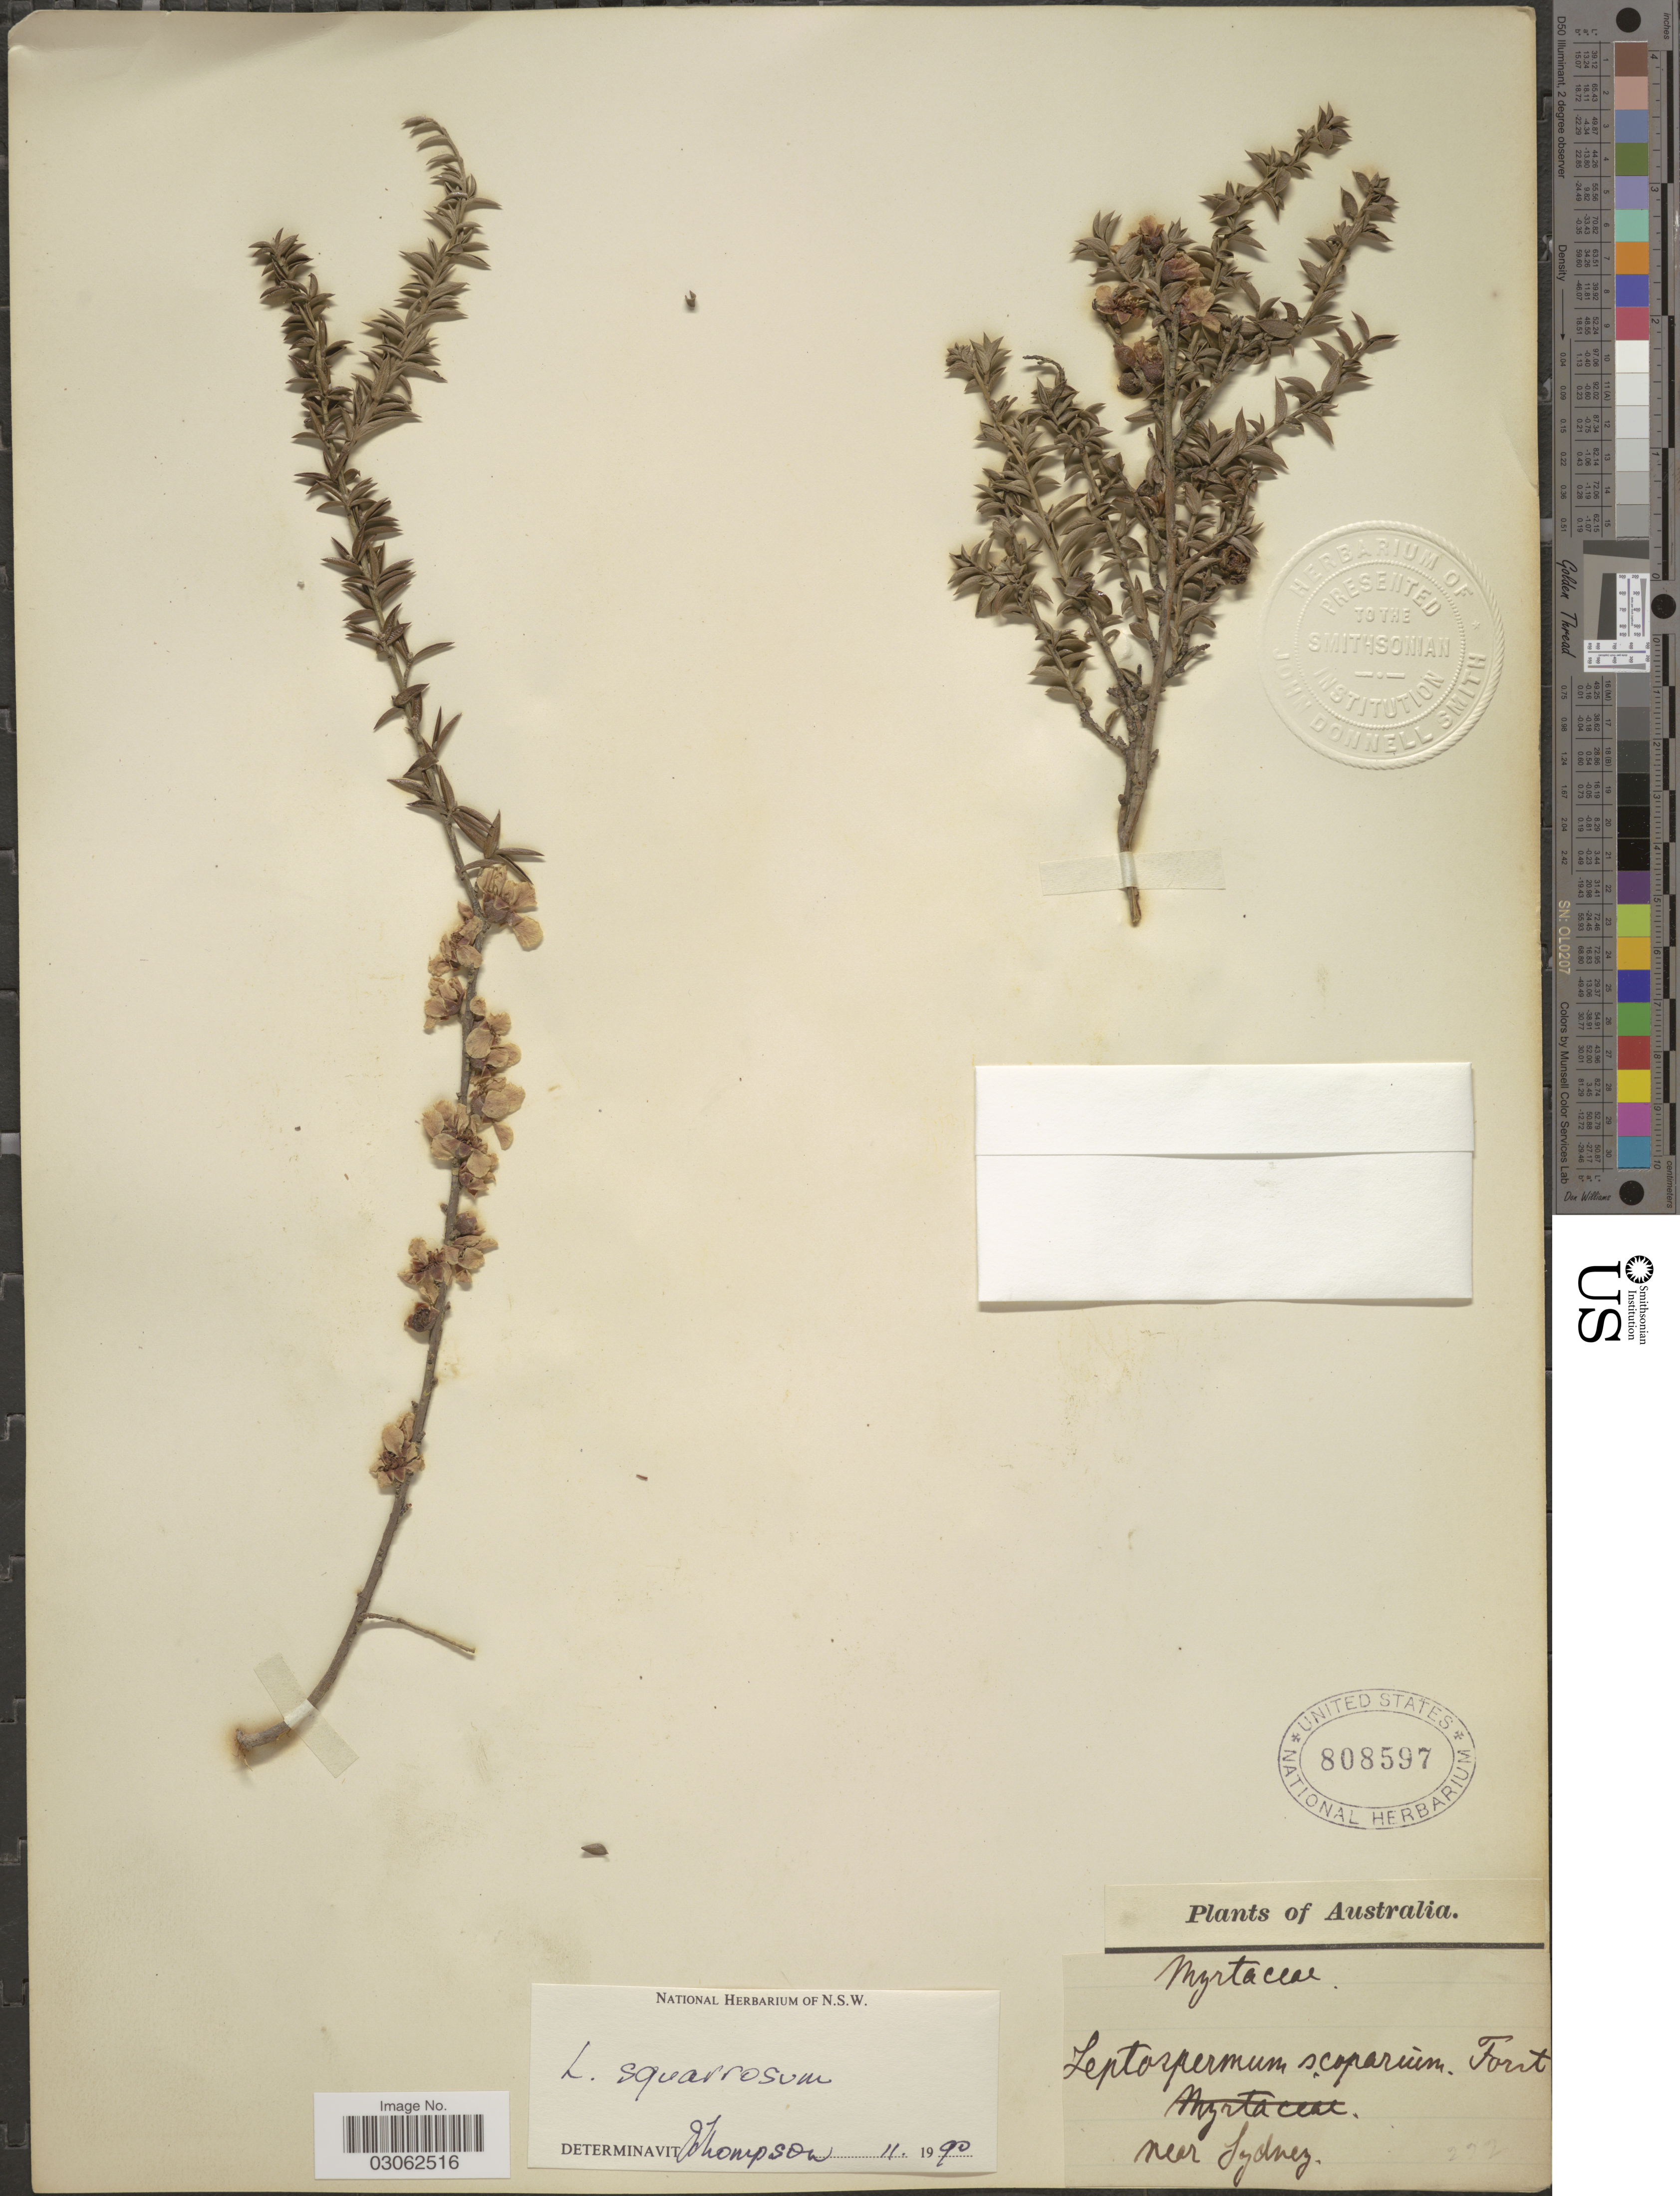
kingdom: Plantae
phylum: Tracheophyta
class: Magnoliopsida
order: Myrtales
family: Myrtaceae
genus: Leptospermum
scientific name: Leptospermum squarrosum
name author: Gaertn.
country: Australia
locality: Near Sydney.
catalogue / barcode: US 808597